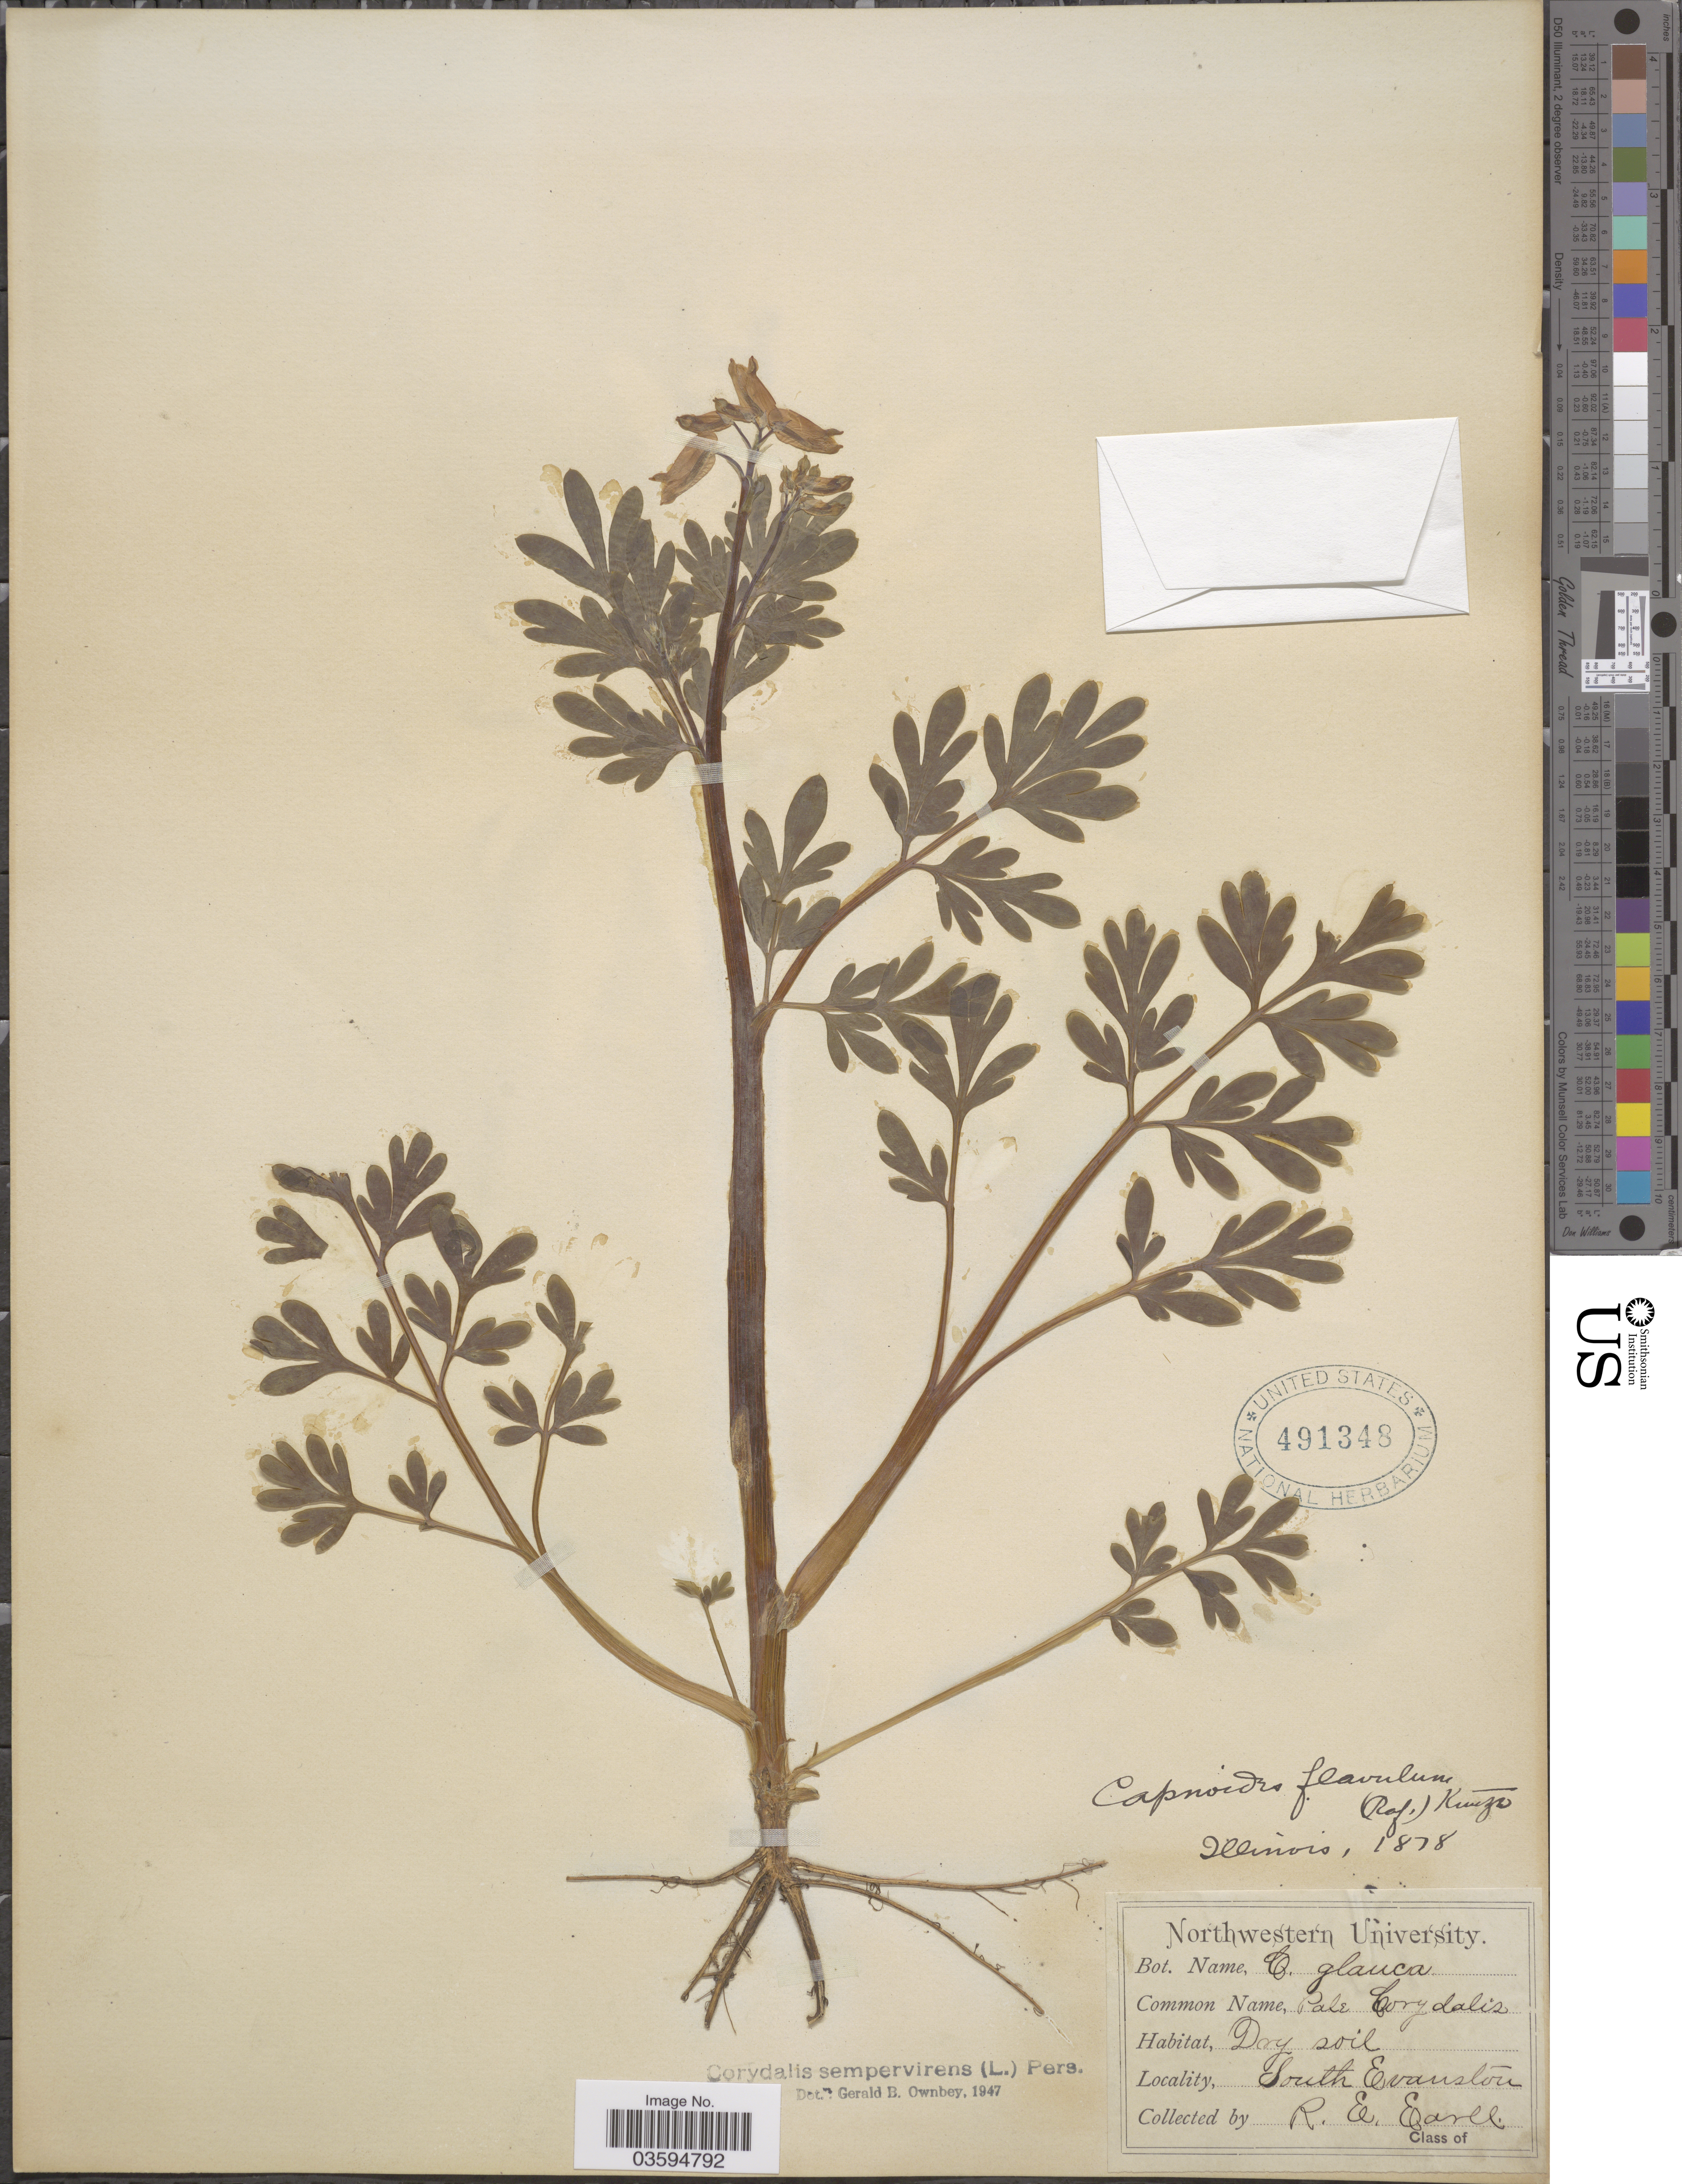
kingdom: Plantae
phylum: Tracheophyta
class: Magnoliopsida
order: Ranunculales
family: Papaveraceae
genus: Capnoides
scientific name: Capnoides sempervirens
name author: (L.) Borkh.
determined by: Strong, M. T., (US), Smithsonian Institution - National Museum of Natural History (UNITED STATES)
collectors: R. Earll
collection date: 1878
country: United States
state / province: Illinois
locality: South Evanston.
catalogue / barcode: US 491348